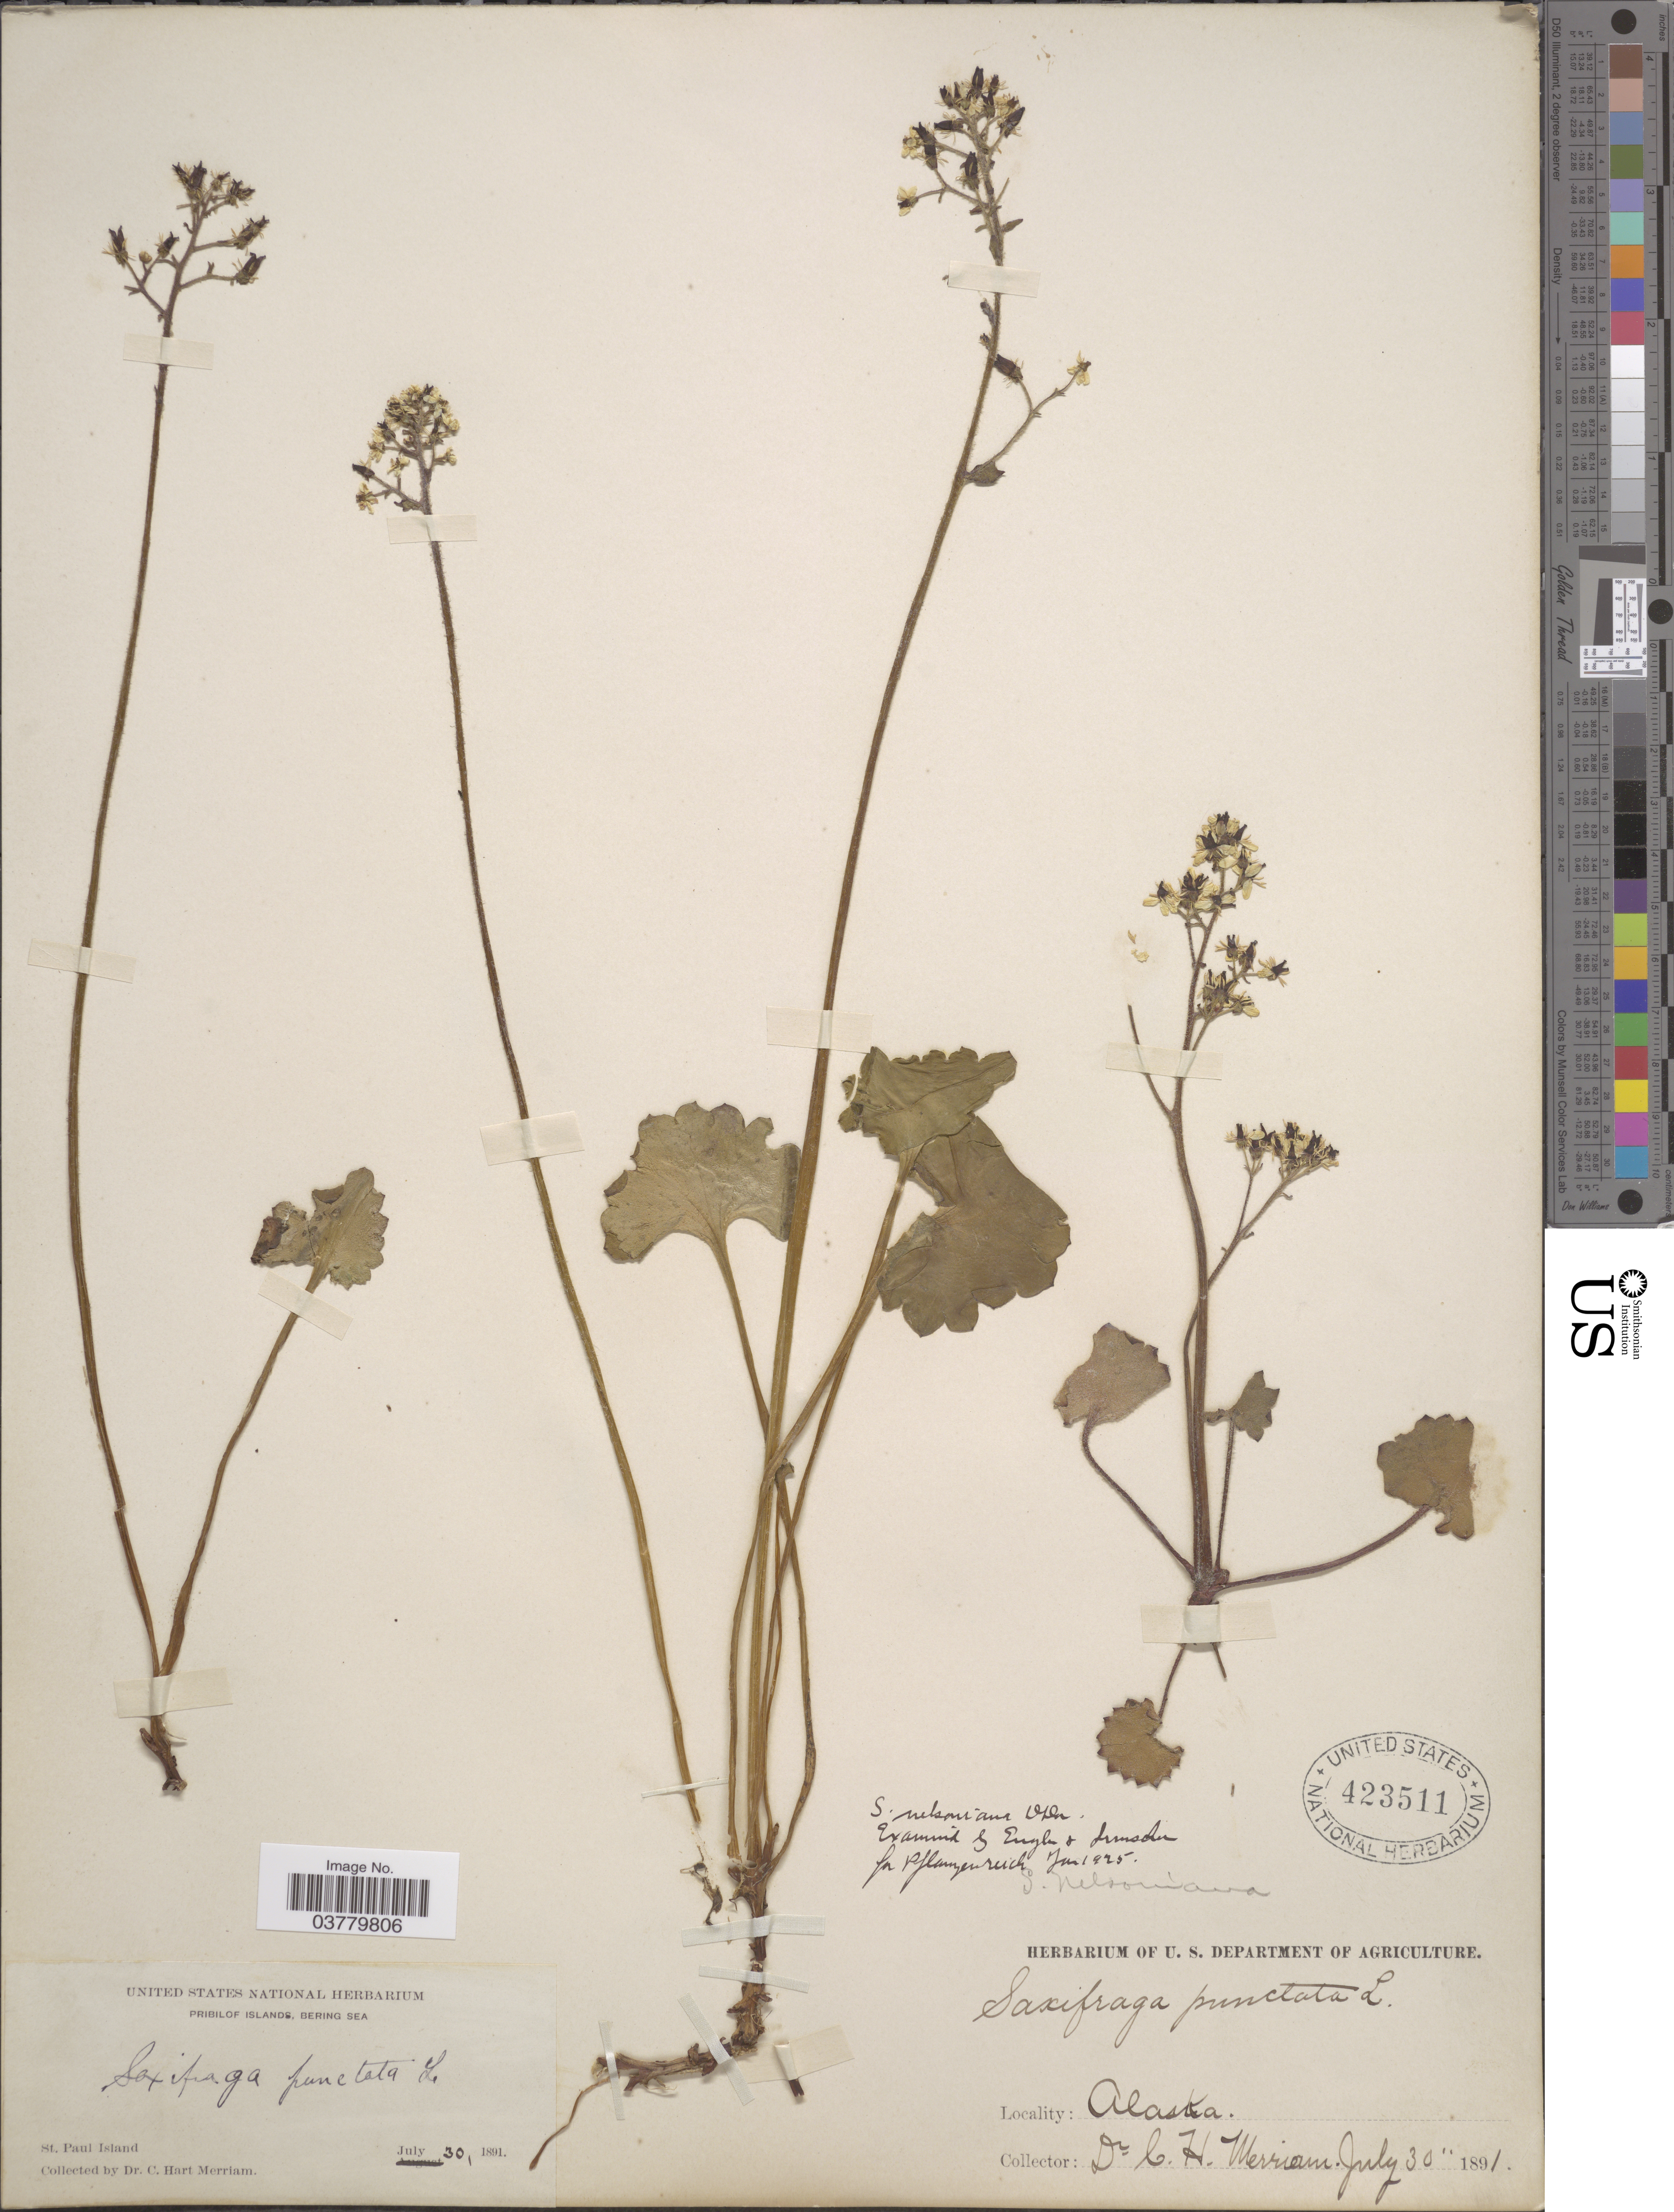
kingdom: Plantae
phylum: Tracheophyta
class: Magnoliopsida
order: Saxifragales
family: Saxifragaceae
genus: Micranthes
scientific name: Micranthes nelsoniana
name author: (D. Don) Small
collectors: C. Merriam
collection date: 1891-07-30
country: United States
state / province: Alaska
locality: Pribilof Islands, Bering Sea. St. Paul Island.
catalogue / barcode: US 423511